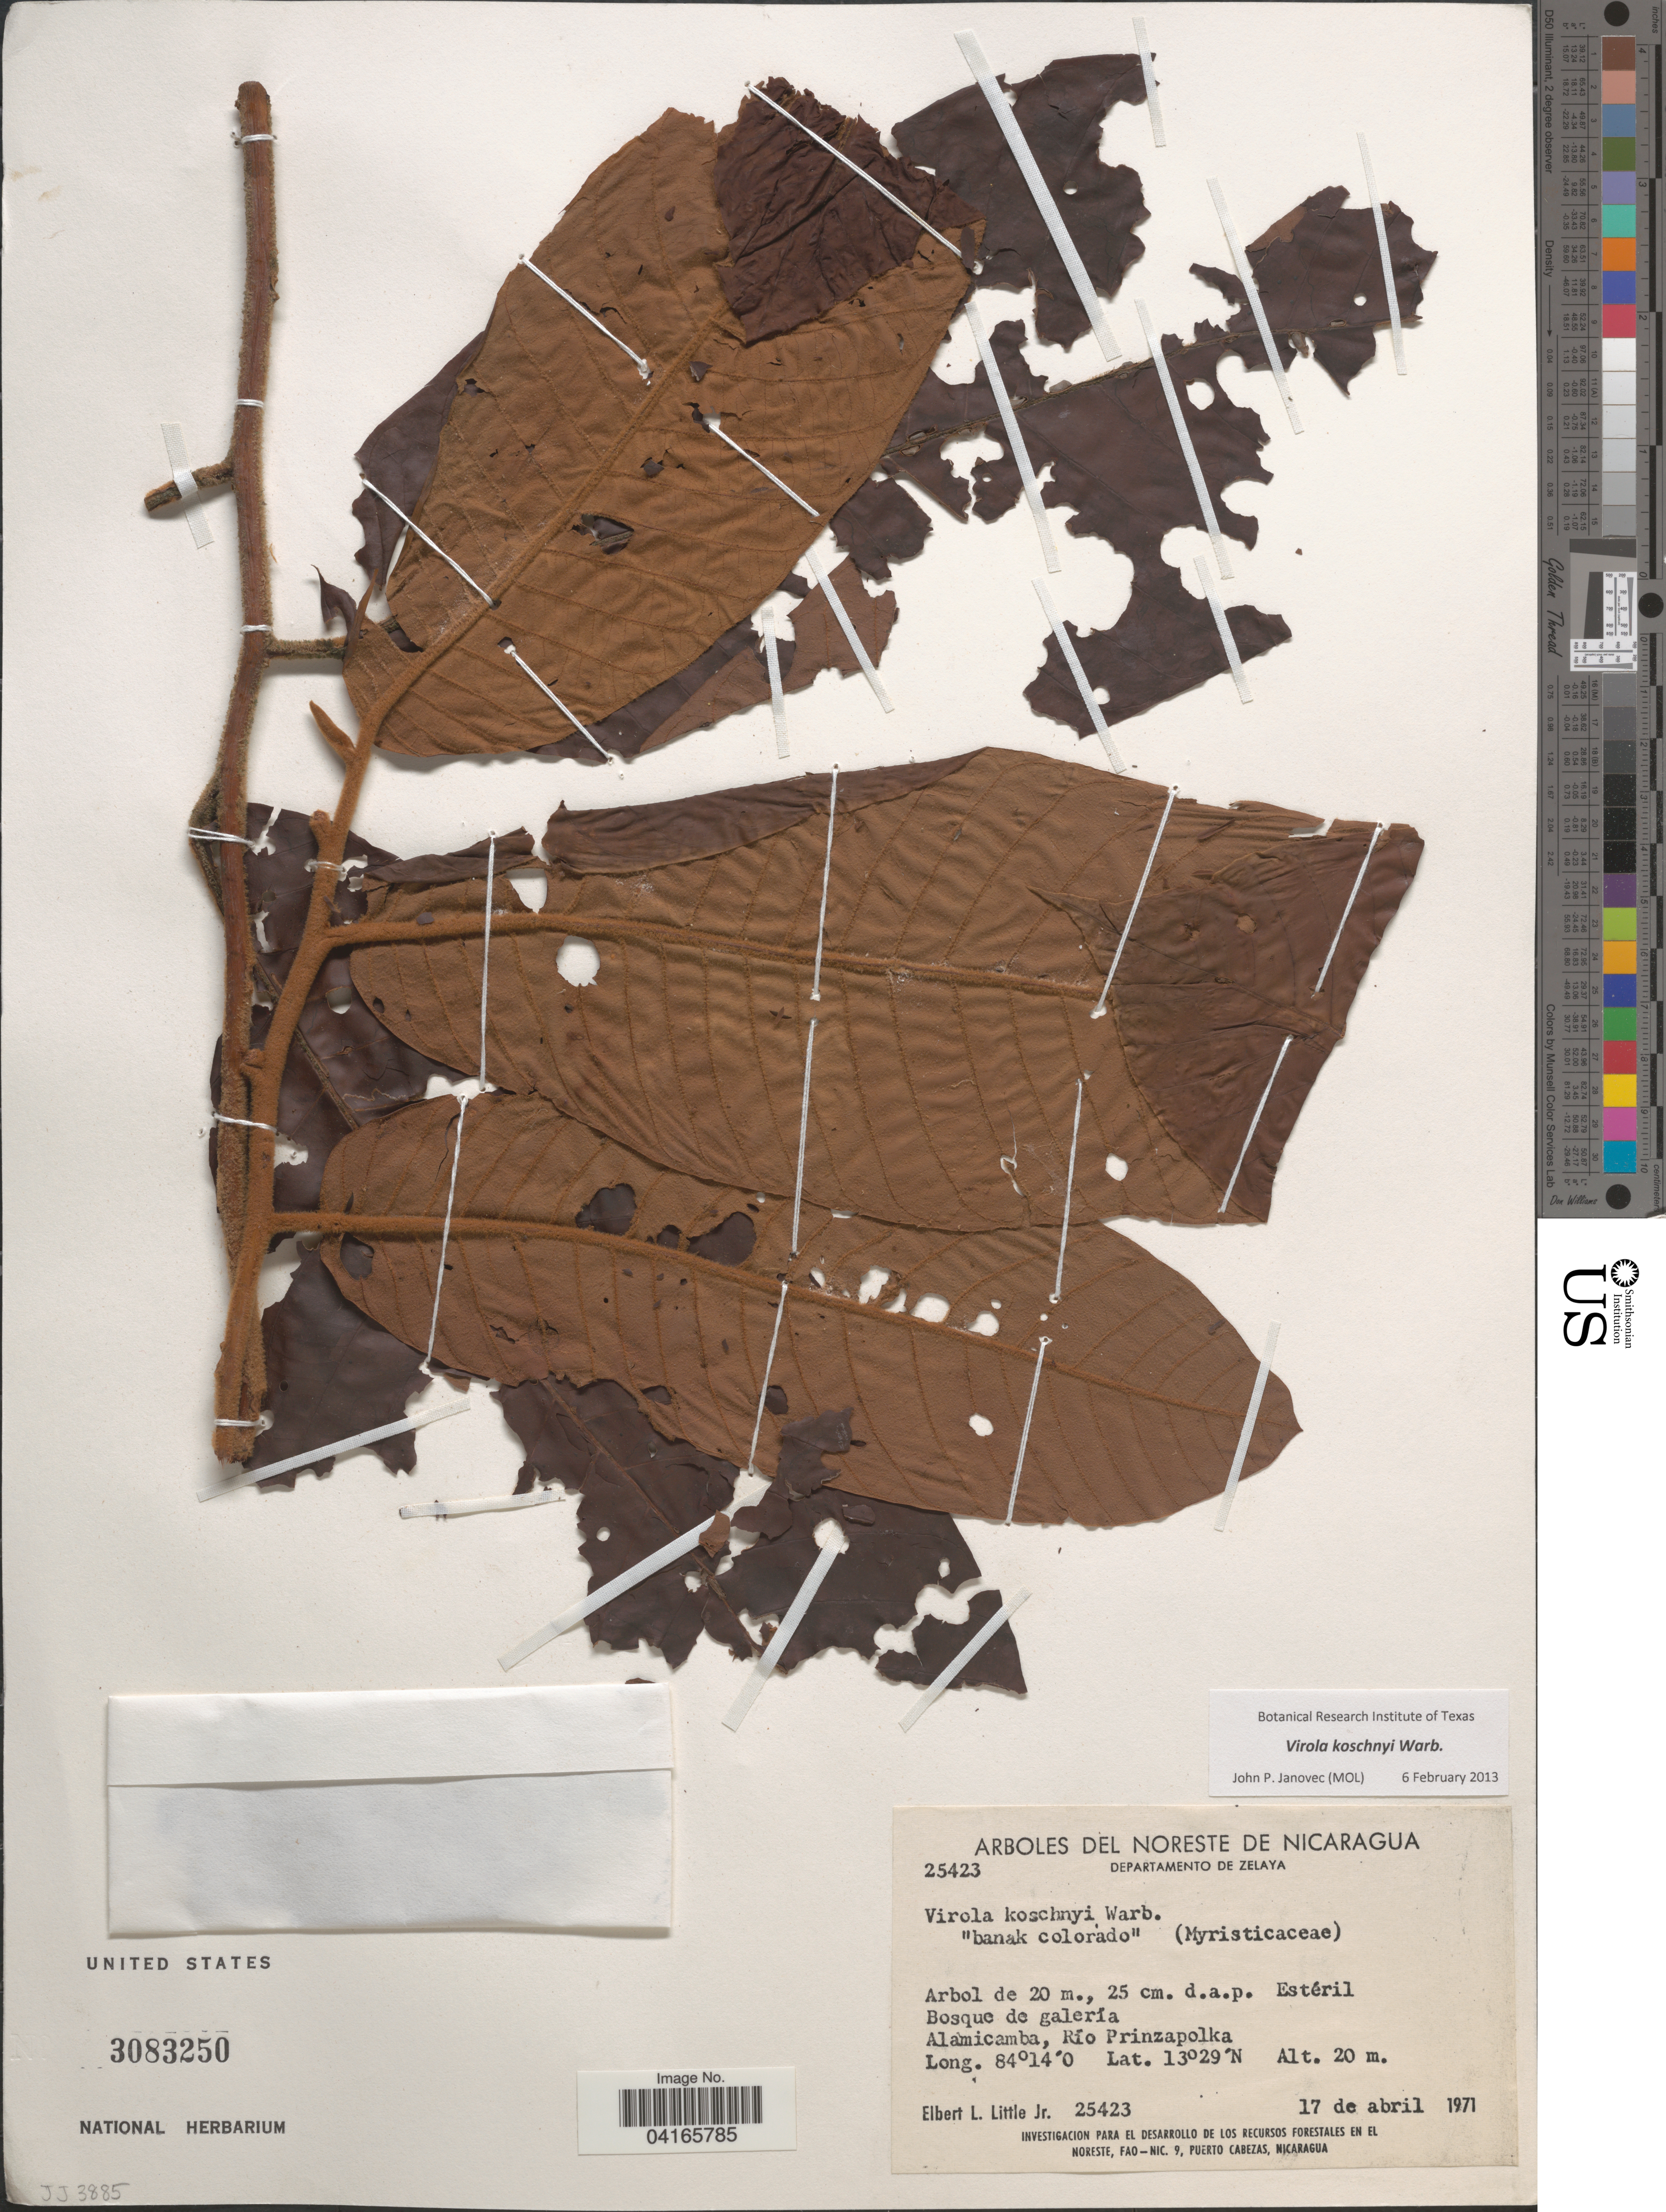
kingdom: Plantae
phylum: Tracheophyta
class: Magnoliopsida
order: Magnoliales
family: Myristicaceae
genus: Virola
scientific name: Virola koschnyi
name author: Warb.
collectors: E. L. Little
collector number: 25423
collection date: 1971-04-17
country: Nicaragua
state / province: Atlántico Norte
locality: Noreste de Nicaragua. Departamento de Zelaya. Alamicamba, Río Prinzapolka.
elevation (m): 20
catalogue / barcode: US 3083250